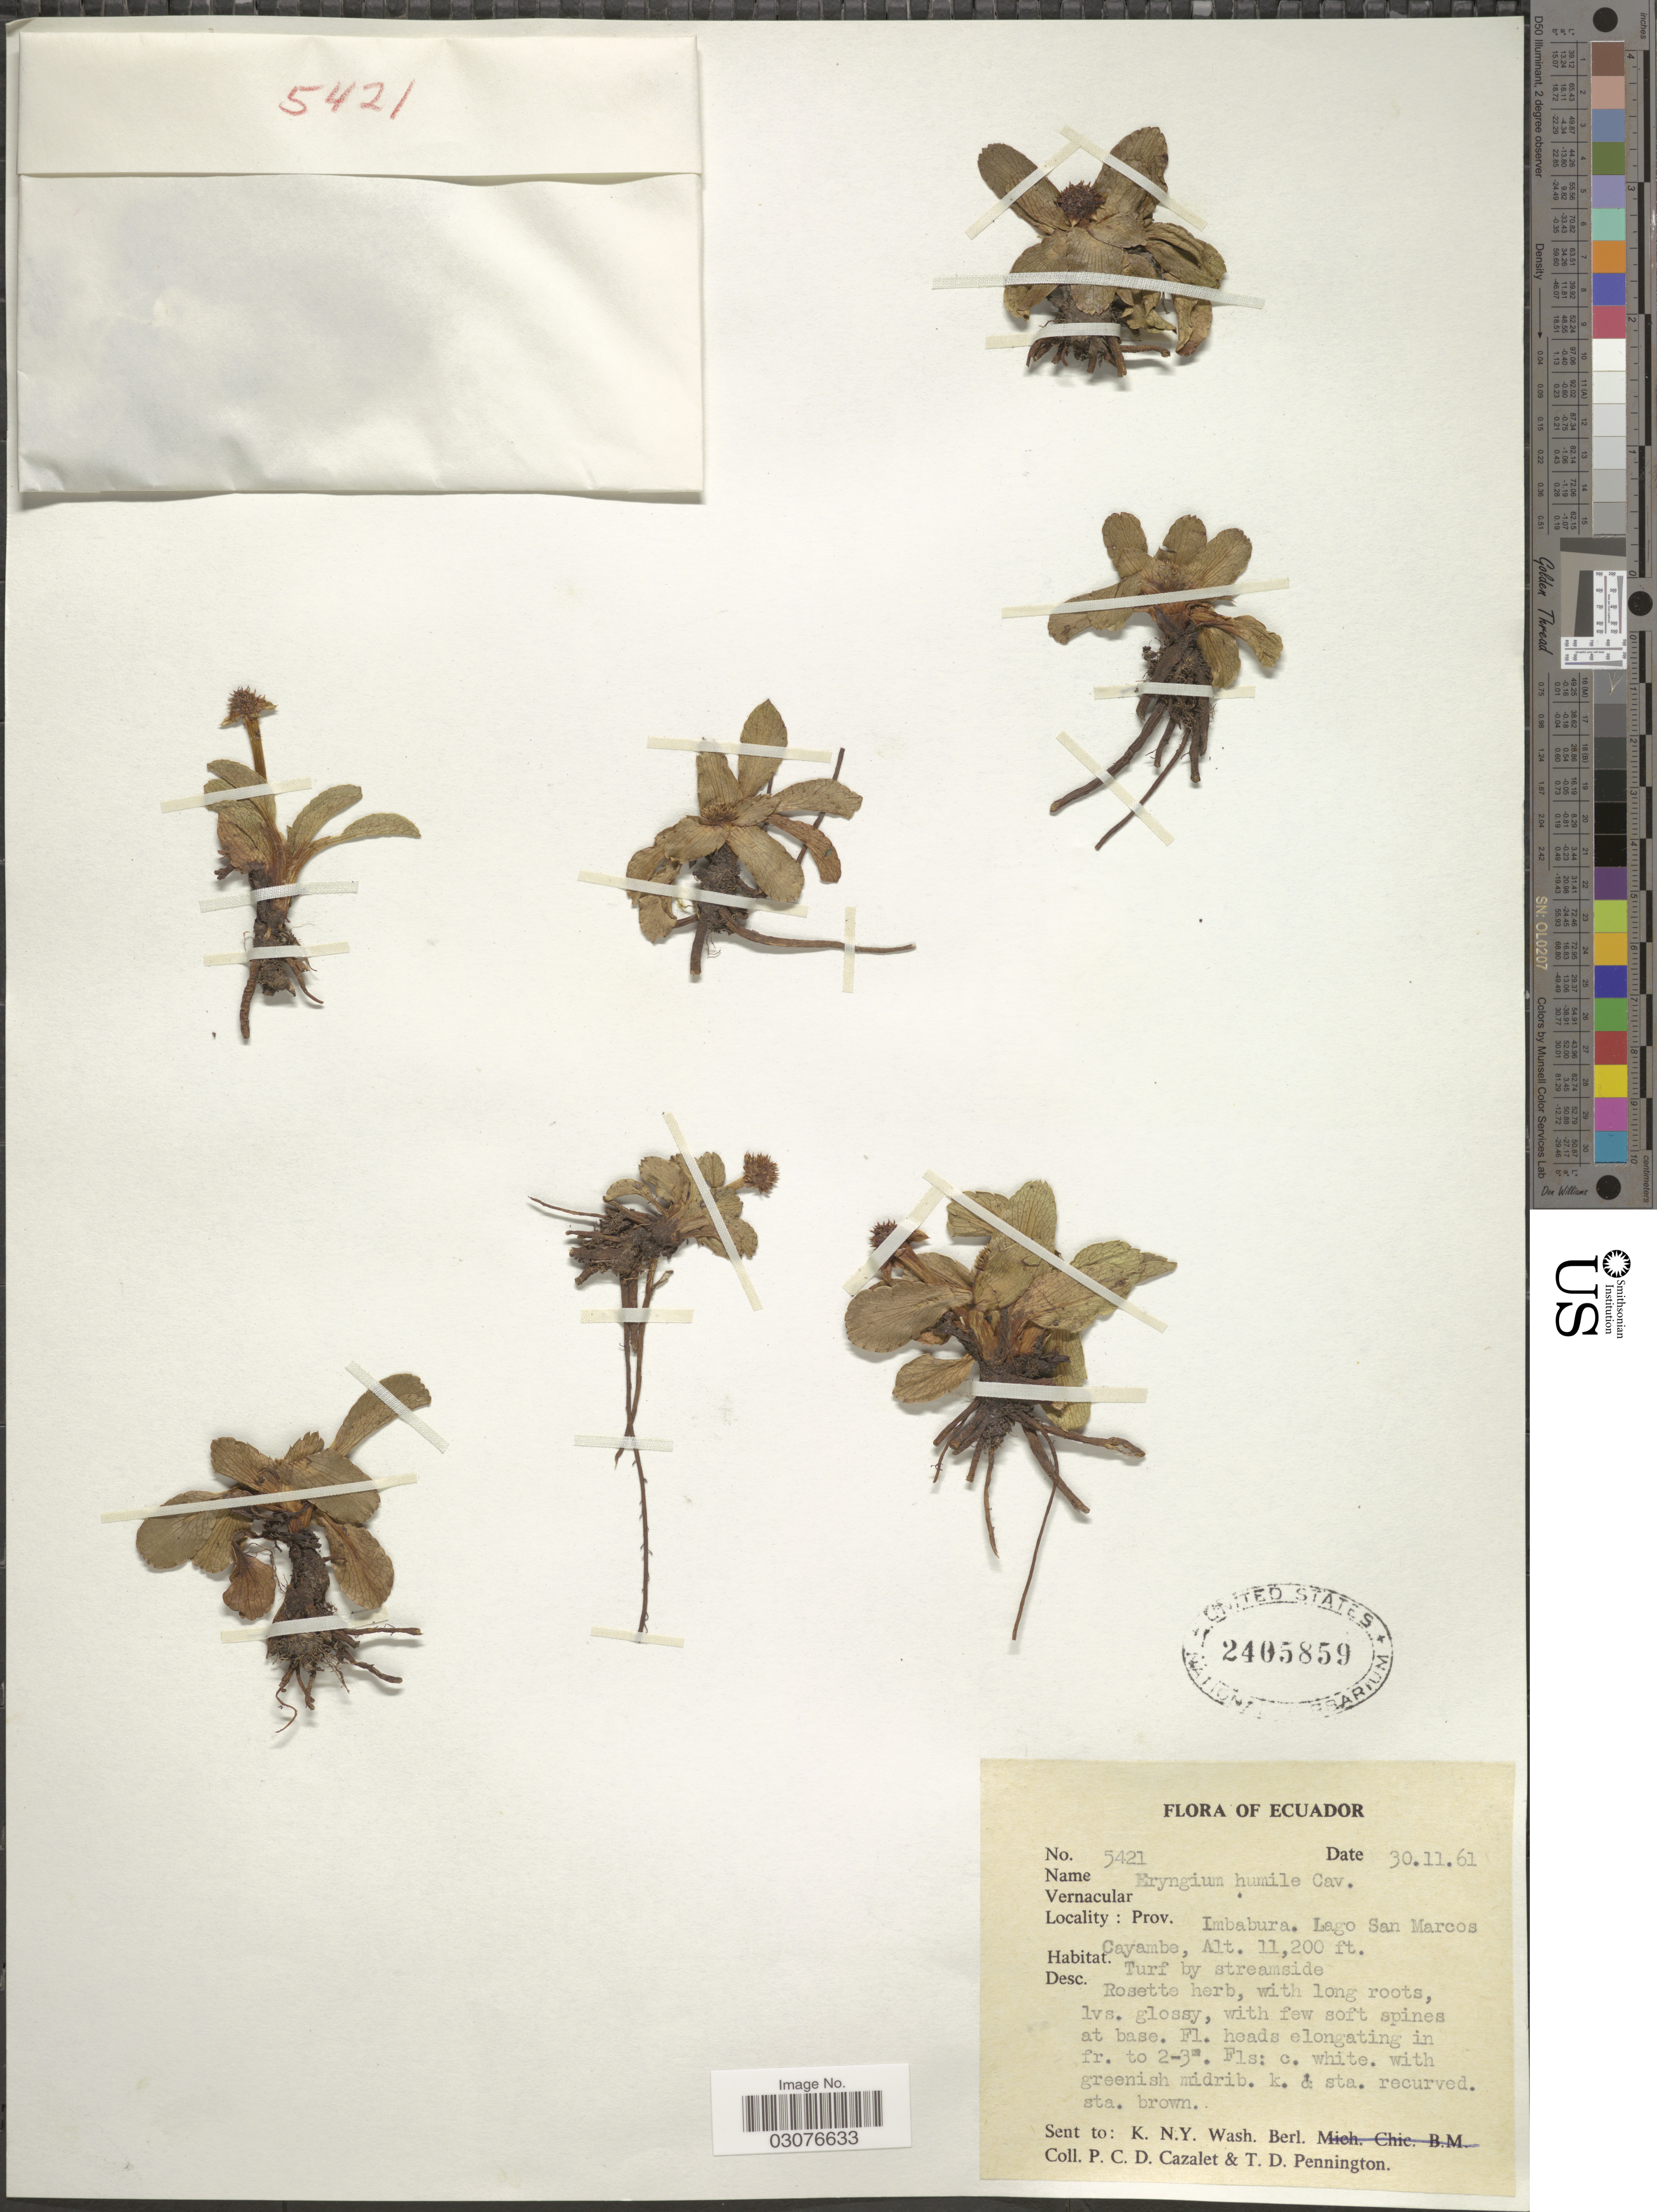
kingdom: Plantae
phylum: Tracheophyta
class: Magnoliopsida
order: Apiales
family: Apiaceae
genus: Eryngium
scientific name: Eryngium humile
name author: Cav.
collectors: P. C. D. Cazalet & T. D. Pennington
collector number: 5421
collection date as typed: Transcribed d/m/y: 30/11/61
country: Ecuador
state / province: Imbabura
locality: Prov. Imbabura: Lago San Marcos Cayambe.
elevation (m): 3414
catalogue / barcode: US 2405859